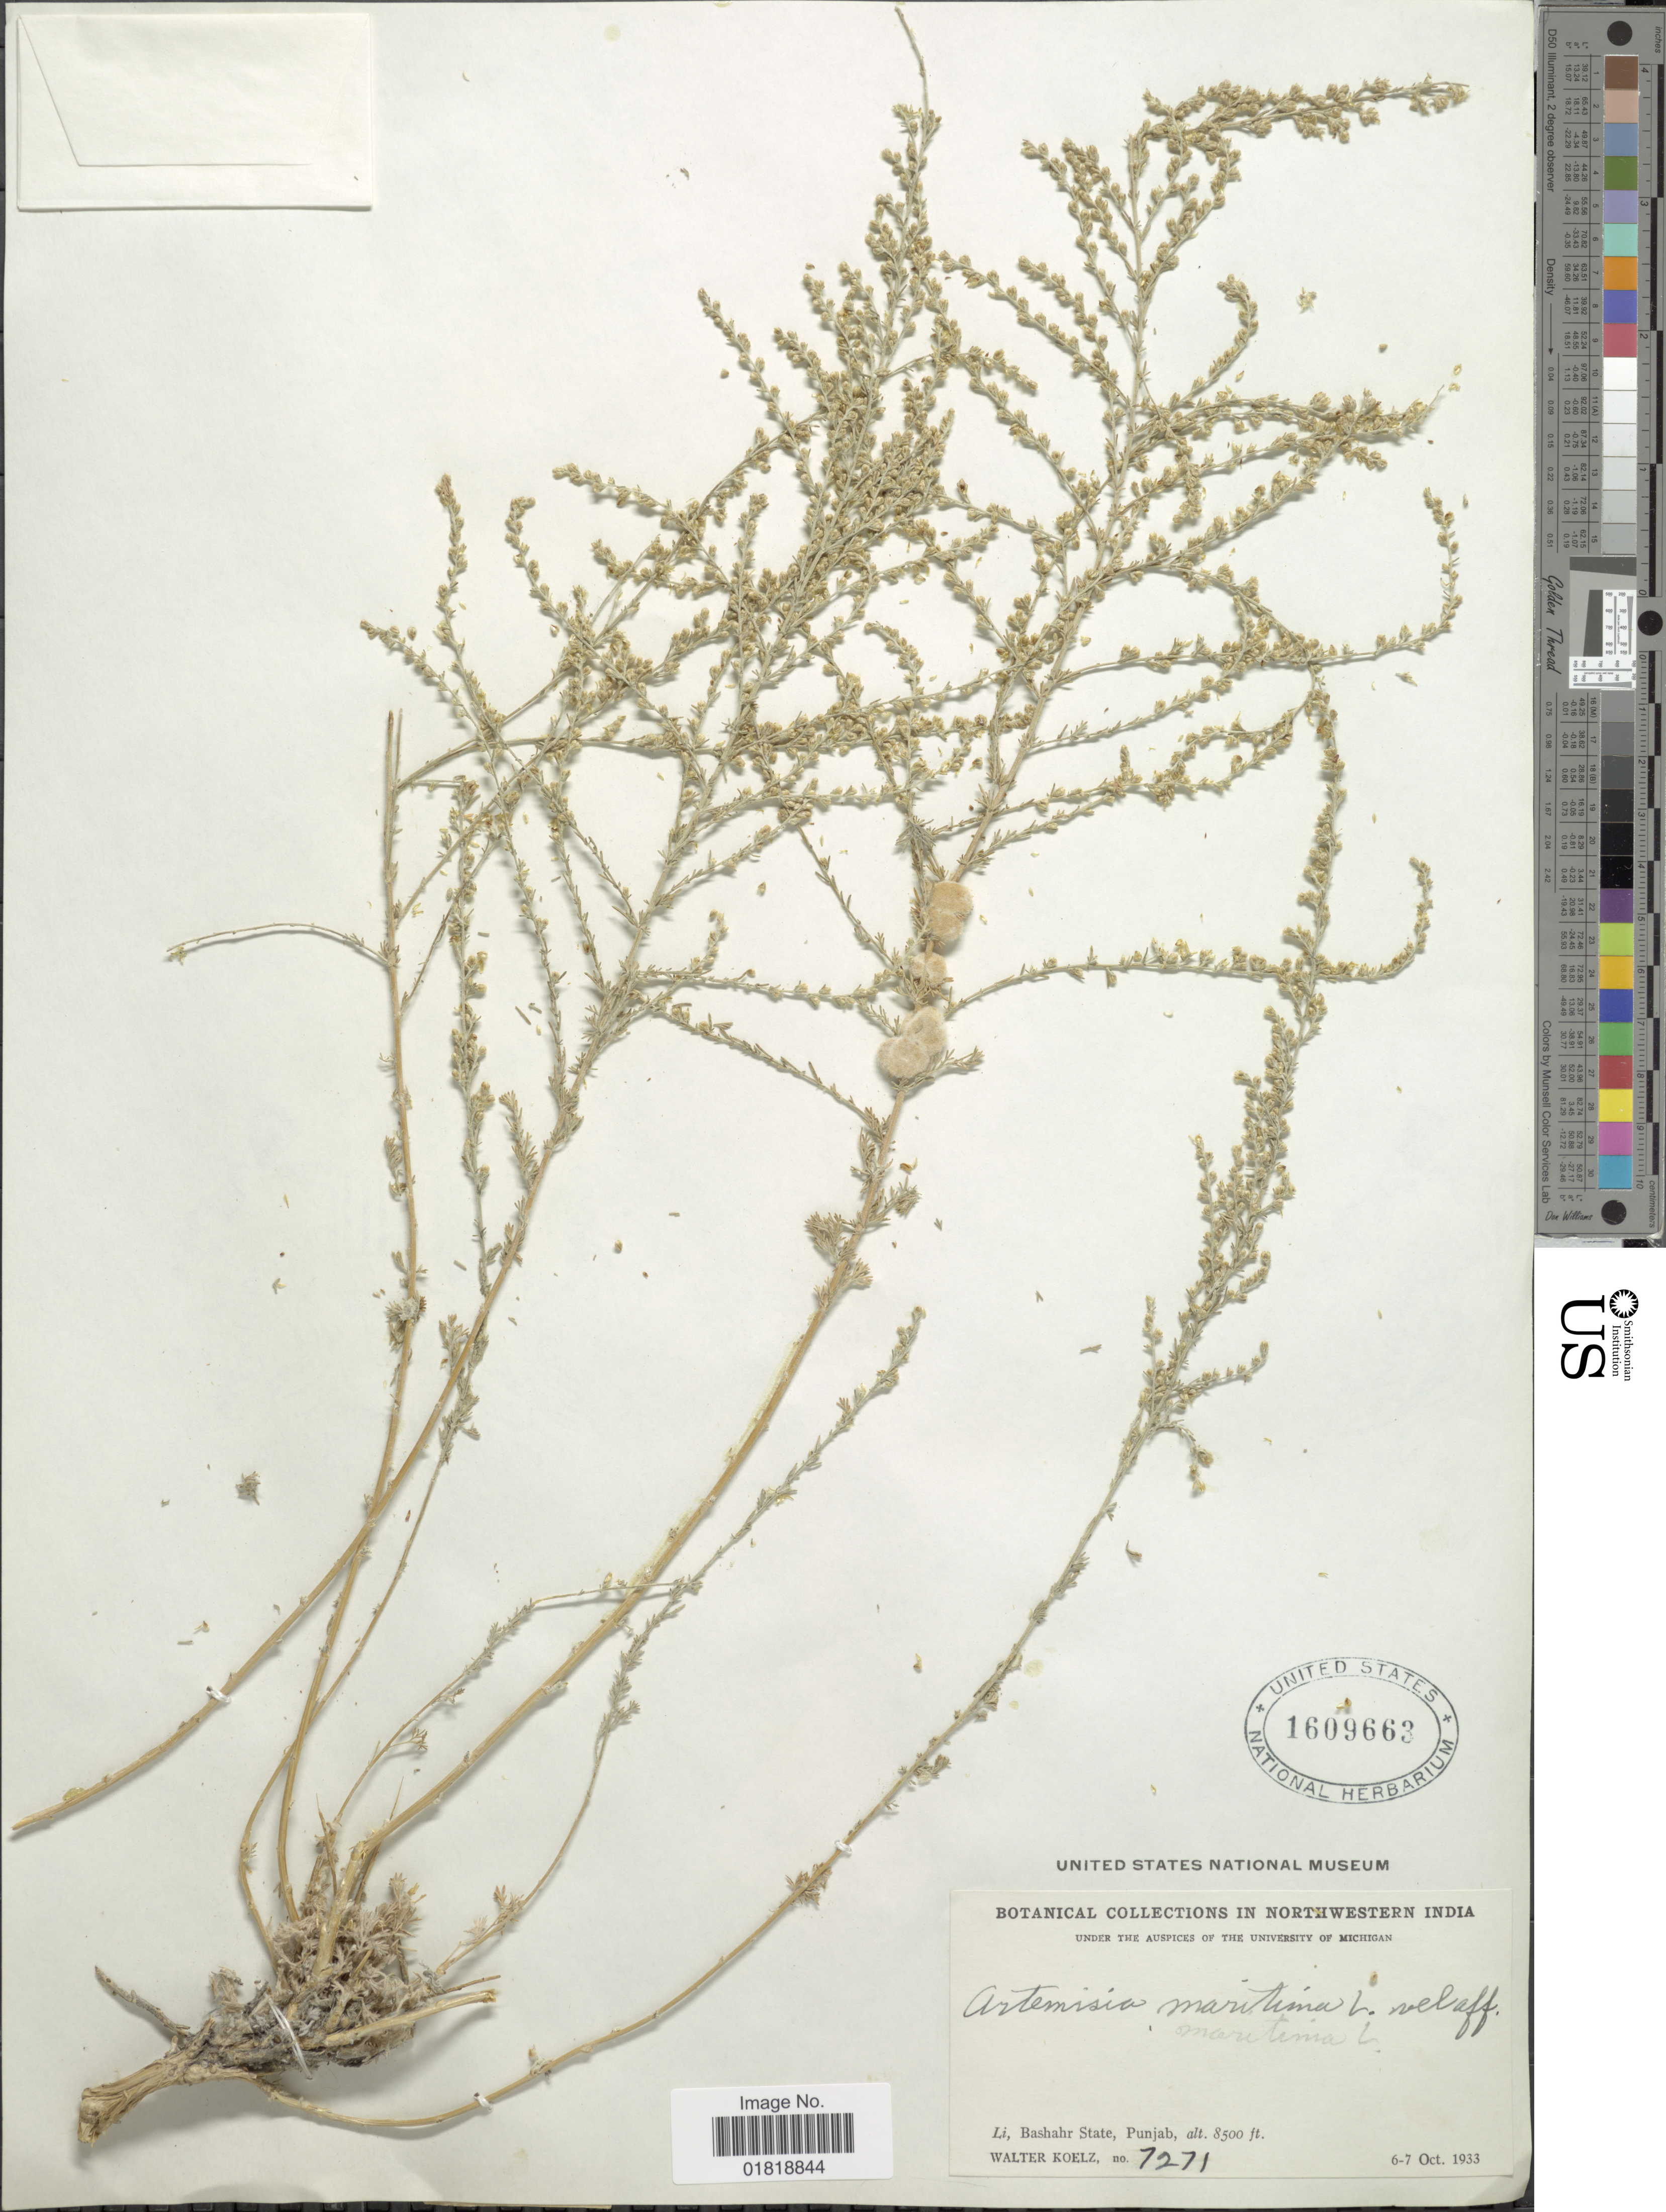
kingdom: Plantae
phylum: Tracheophyta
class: Magnoliopsida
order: Asterales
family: Asteraceae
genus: Artemisia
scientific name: Artemisia maritima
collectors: W. N. Koelz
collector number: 7271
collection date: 1933-10-06/1933-10-07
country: India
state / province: Punjab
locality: Northwestern India, Li, Bashahr State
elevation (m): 2591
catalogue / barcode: US 1609663